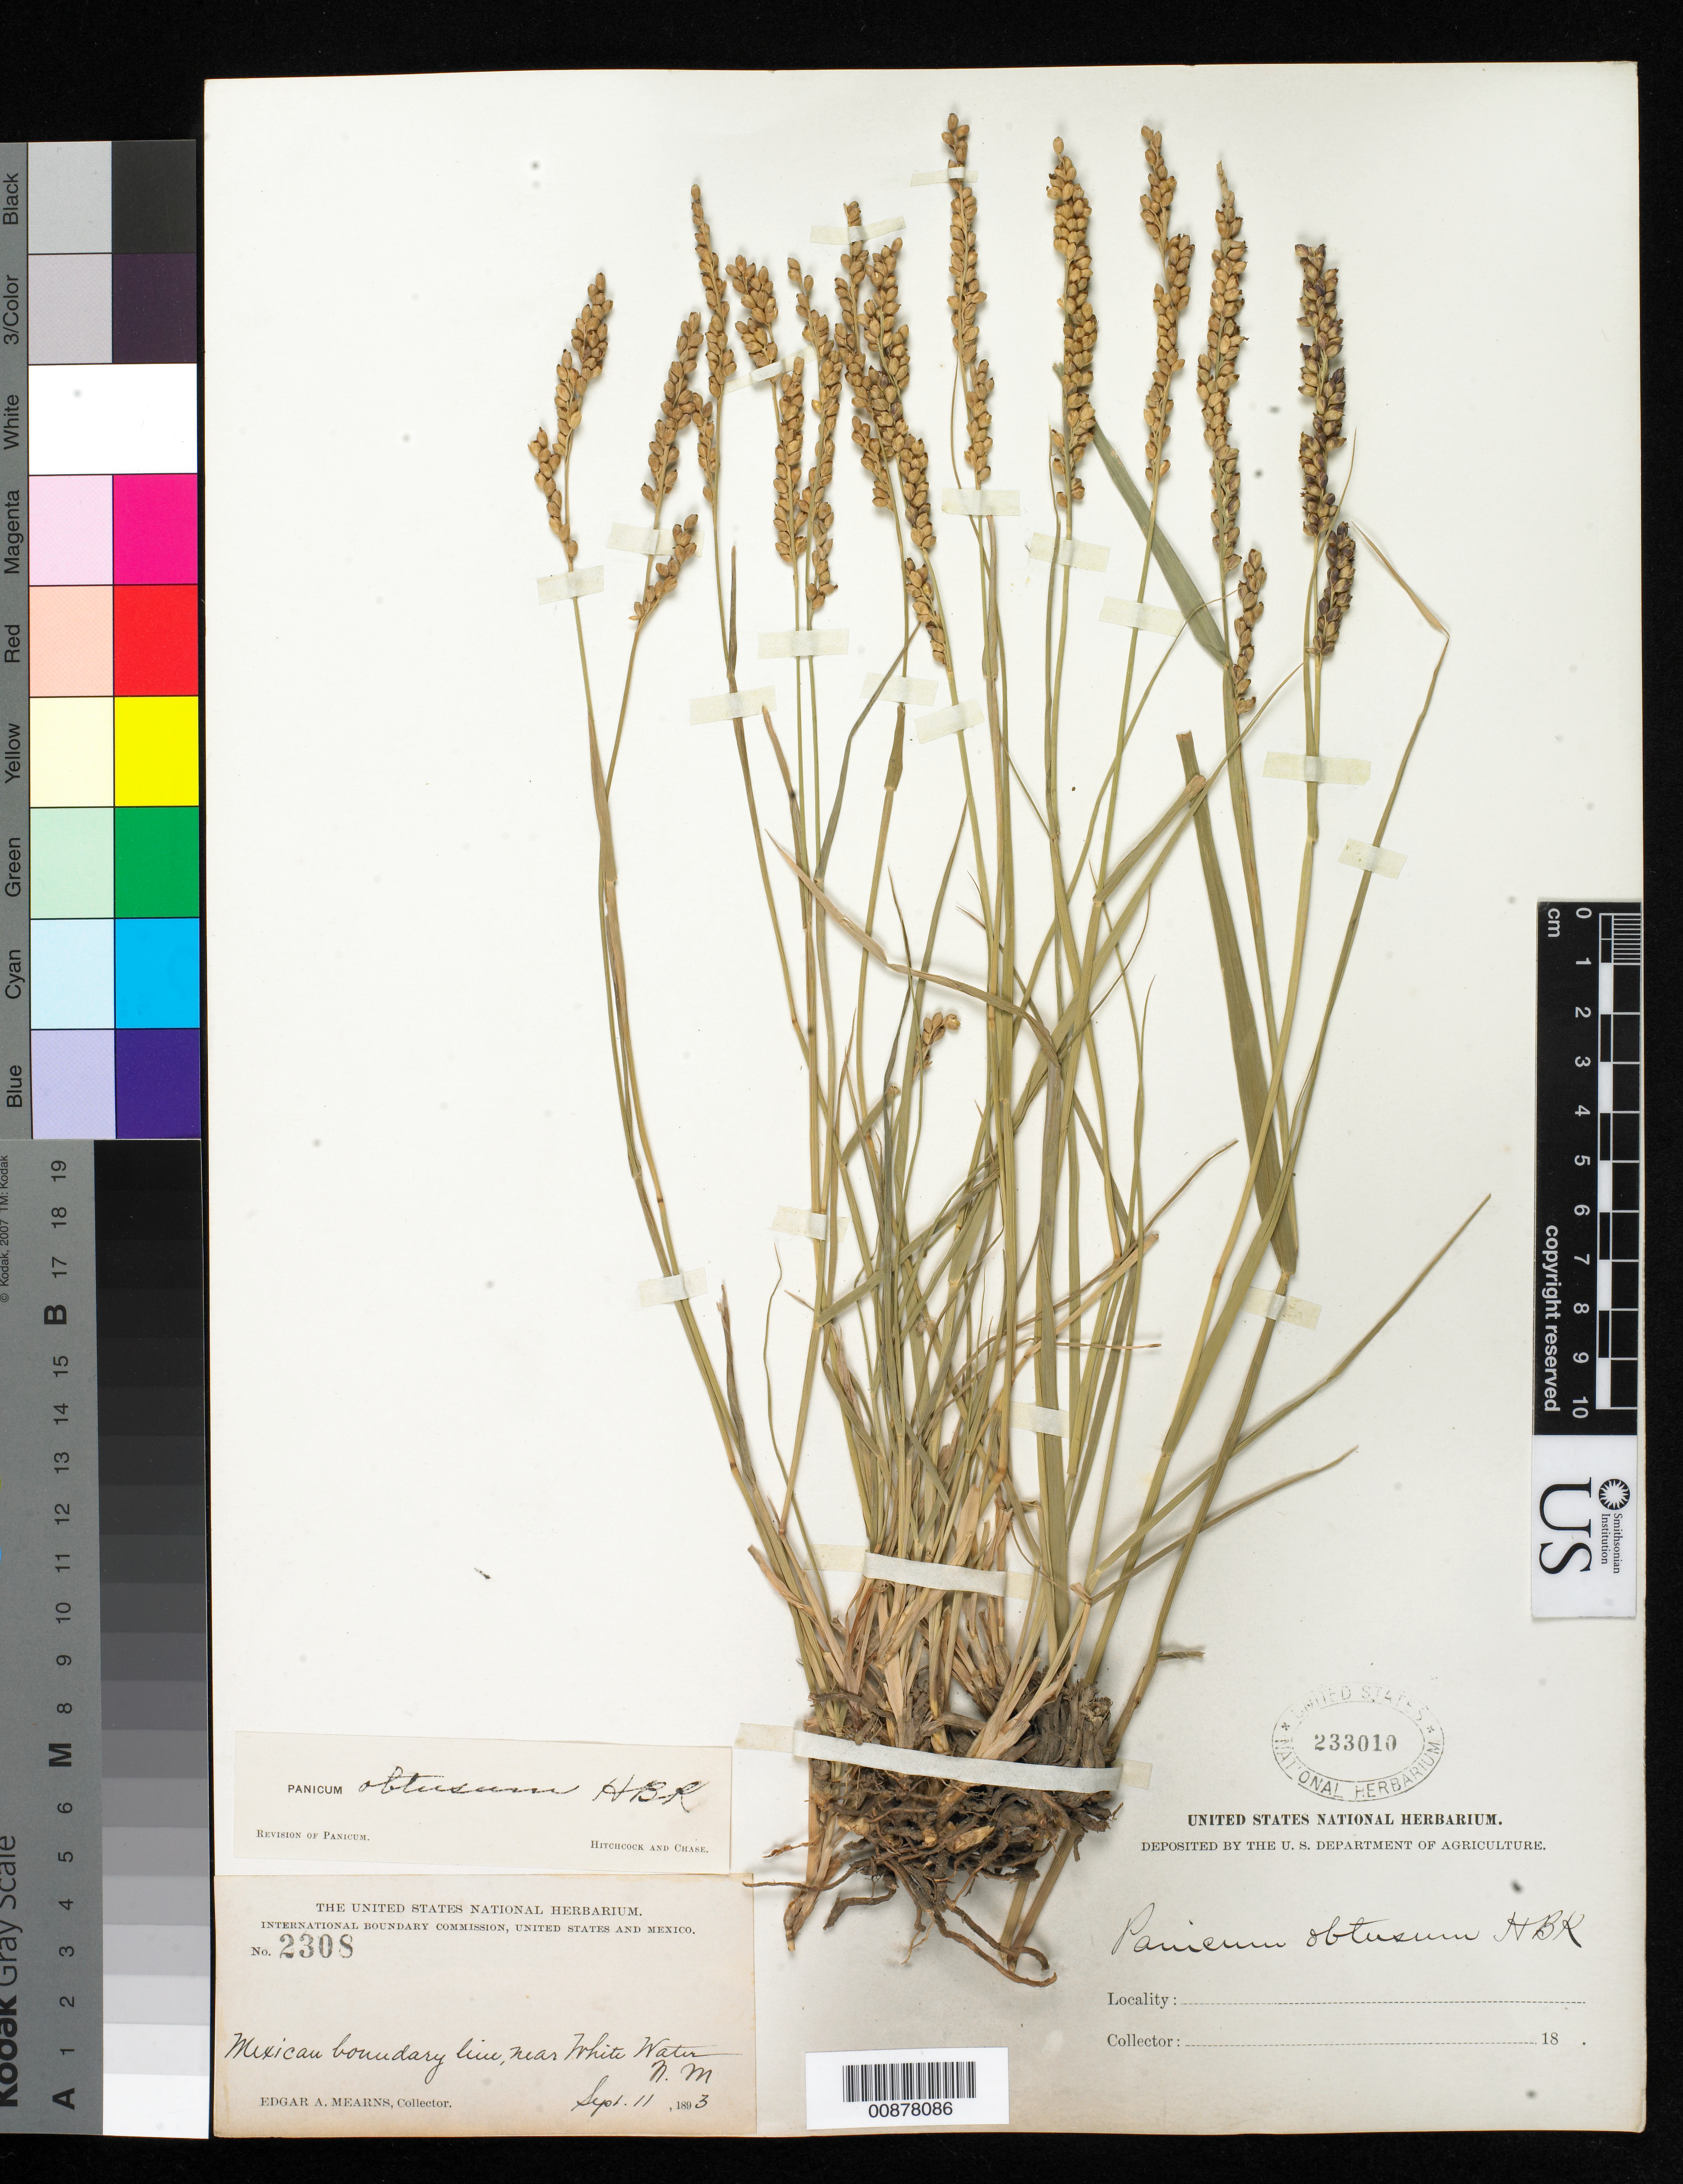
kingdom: Plantae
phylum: Tracheophyta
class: Liliopsida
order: Poales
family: Poaceae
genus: Panicum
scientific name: Panicum obtusum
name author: Kunth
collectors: E. A. Mearns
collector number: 2308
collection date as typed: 11 Sep 1893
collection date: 1893-09-11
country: United States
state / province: New Mexico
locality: Mexican Boundary Line, near White Water, New Mexico.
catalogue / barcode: US 233010